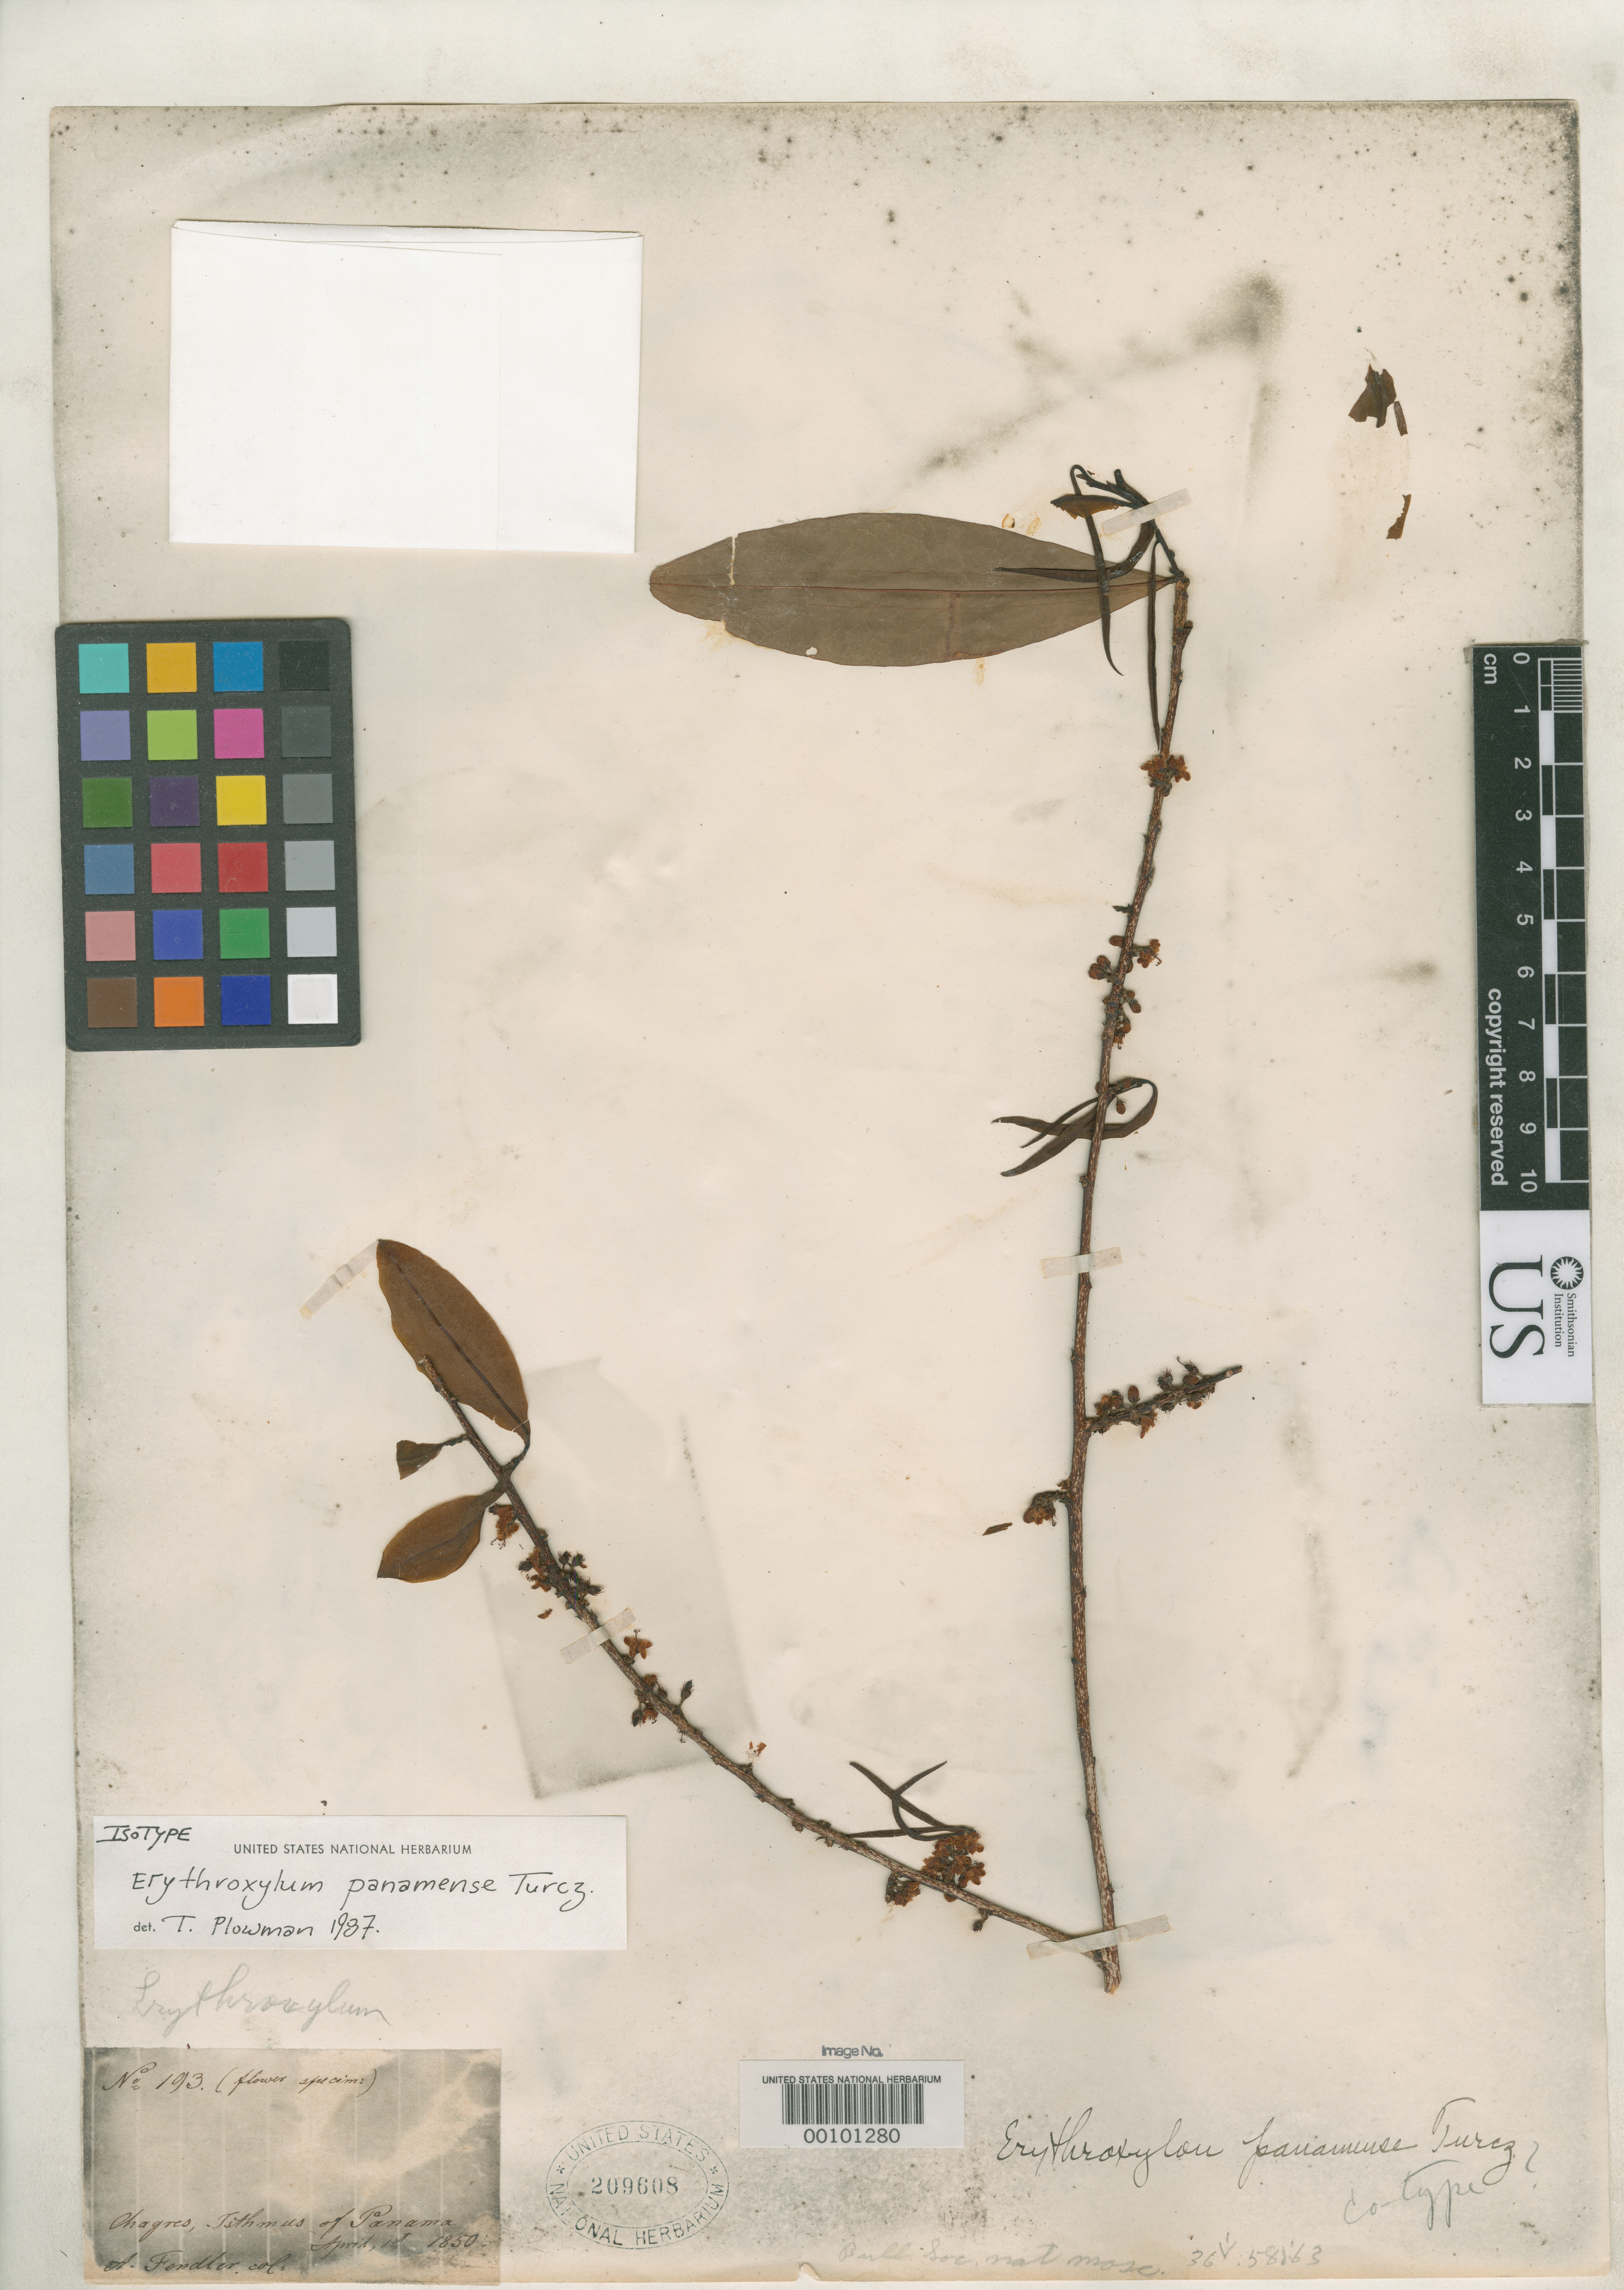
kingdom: Plantae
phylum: Tracheophyta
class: Magnoliopsida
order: Malpighiales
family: Erythroxylaceae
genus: Erythroxylum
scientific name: Erythroxylum panamense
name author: Turcz.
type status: Type Collection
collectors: A. Fendler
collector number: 193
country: Panama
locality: Chargres, Isthmus of Panama.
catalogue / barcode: US 209608